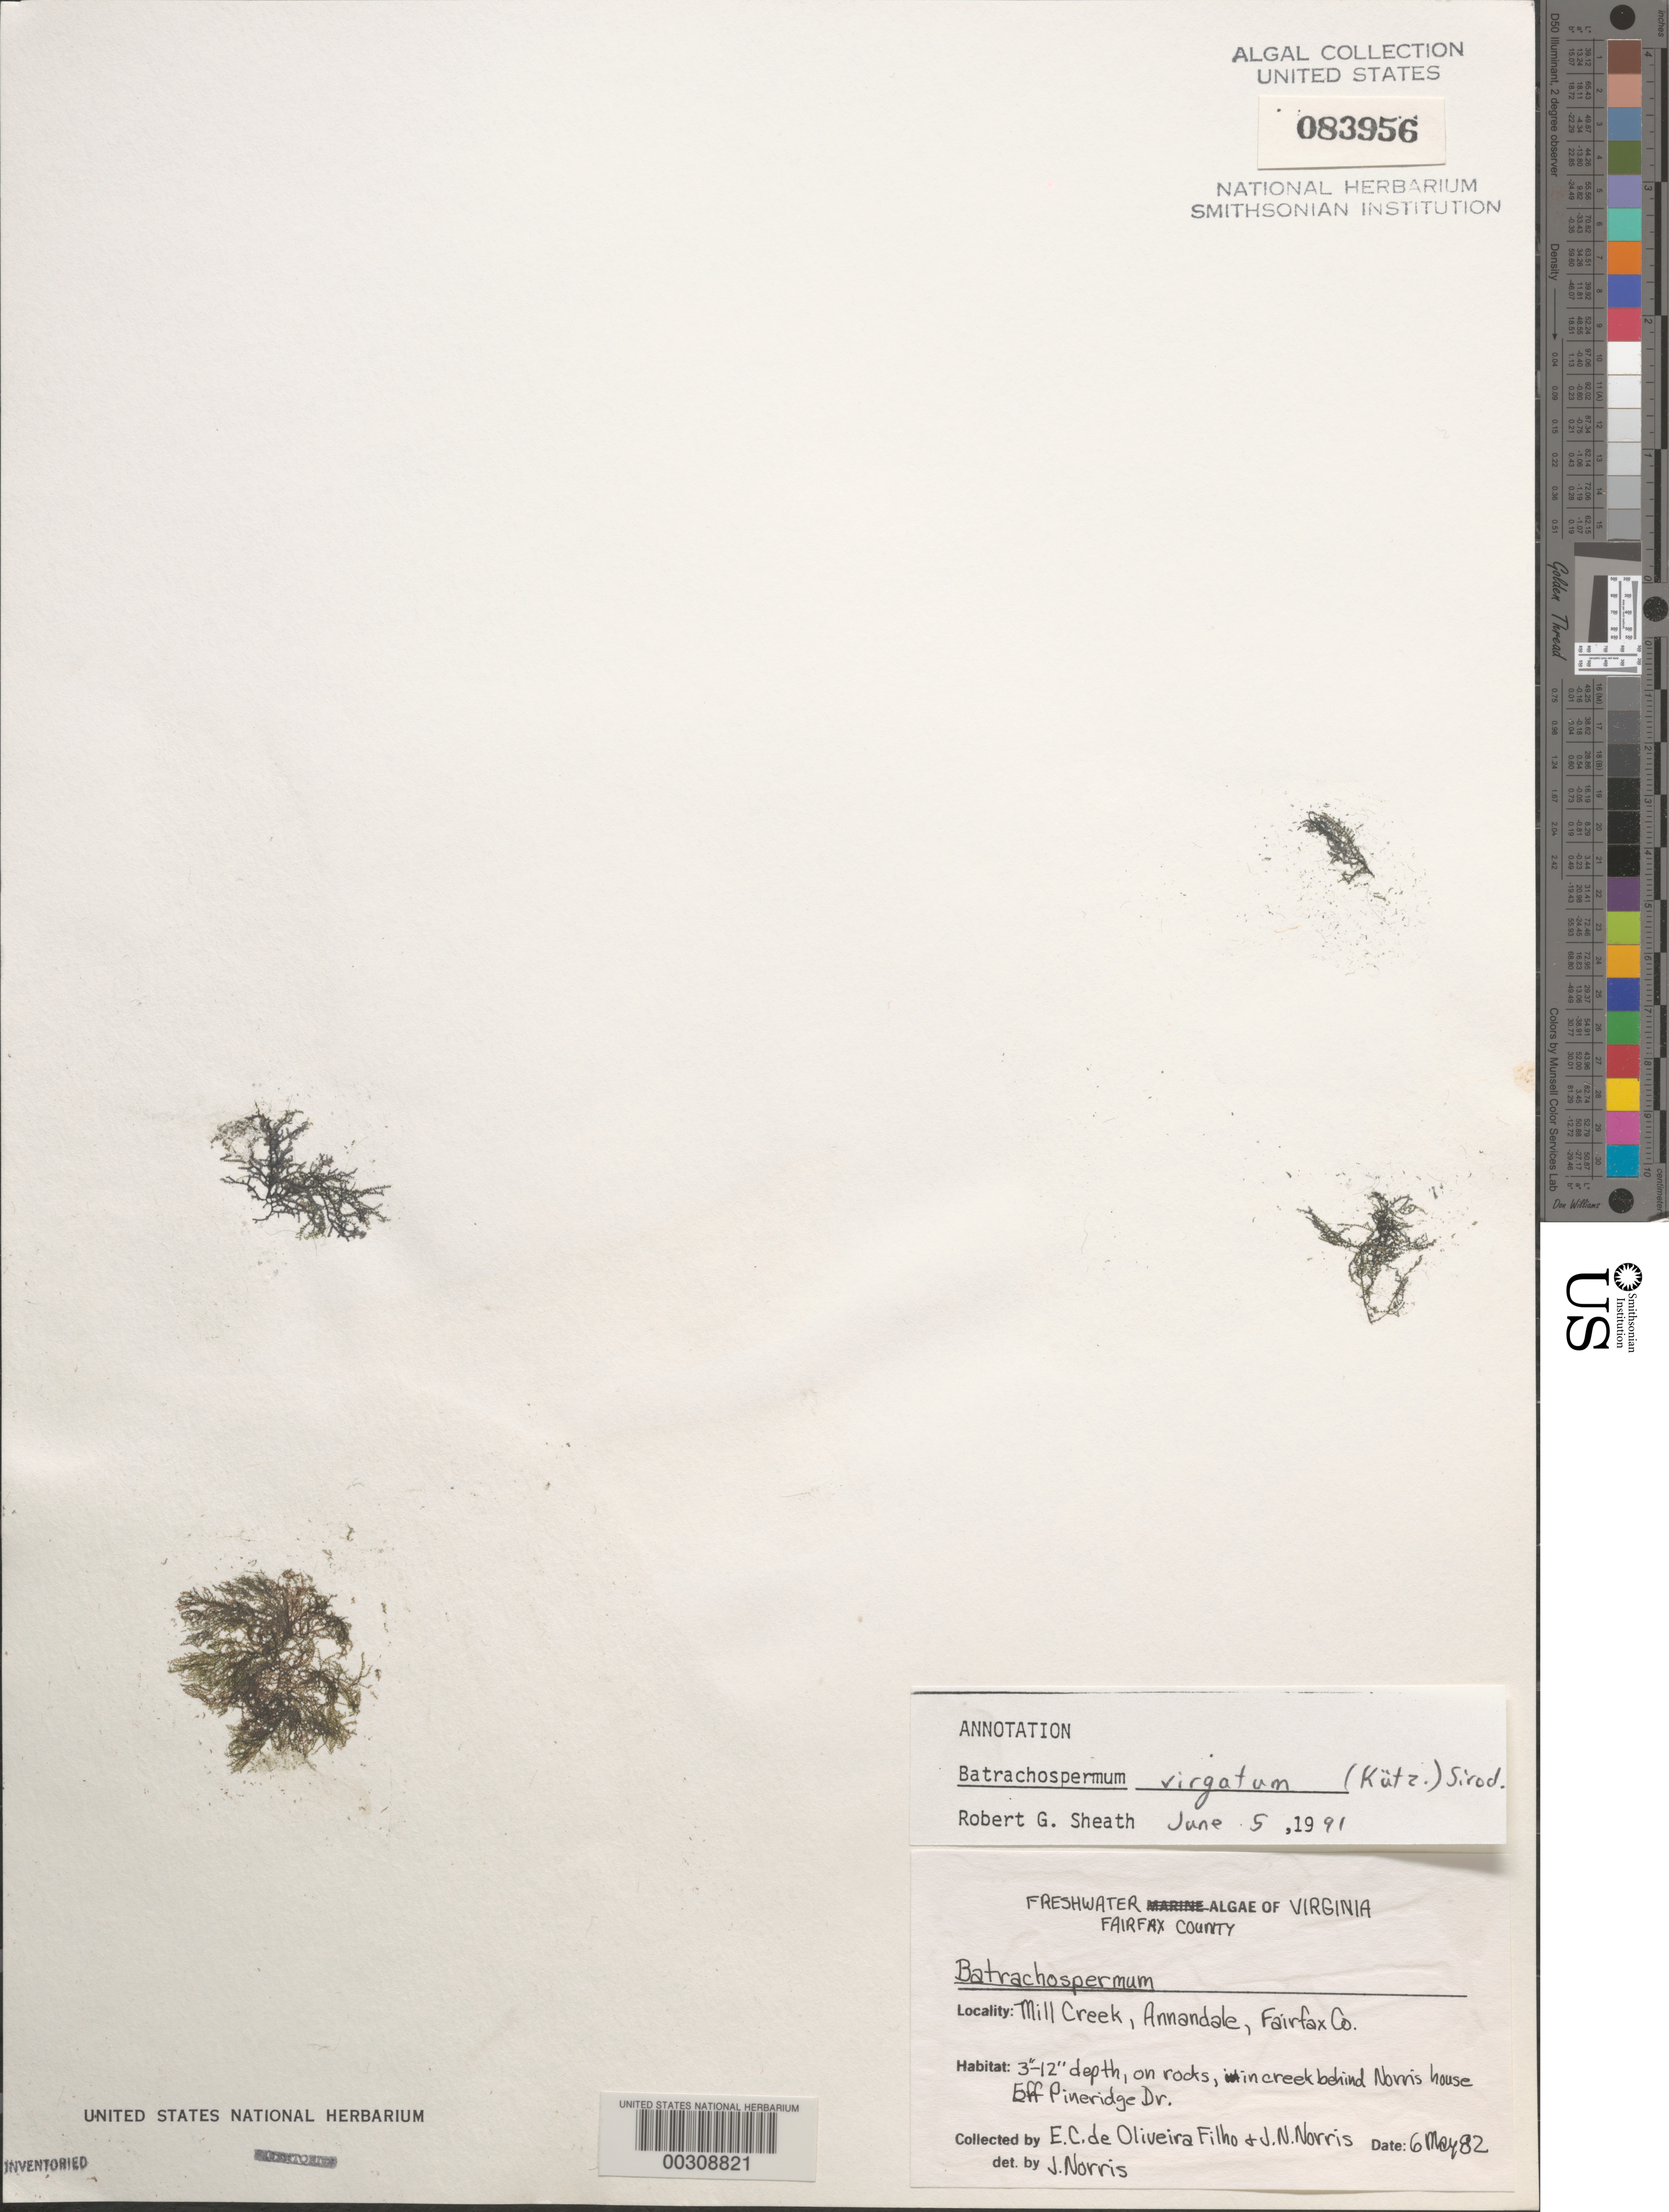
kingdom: Plantae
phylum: Rhodophyta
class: Florideophyceae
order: Batrachospermales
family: Batrachospermaceae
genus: Batrachospermum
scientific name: Batrachospermum virgatum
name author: (Kütz.) Sirodot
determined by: Sheath, R. G.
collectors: E. Oliveira & J. N. Norris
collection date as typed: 06 May 1982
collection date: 1982-05-06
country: United States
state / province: Virginia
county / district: Fairfax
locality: Mill Creek, Annandale (creek behind J. N. Norris house, 4208 Pineridge Drive)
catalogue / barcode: US 83956